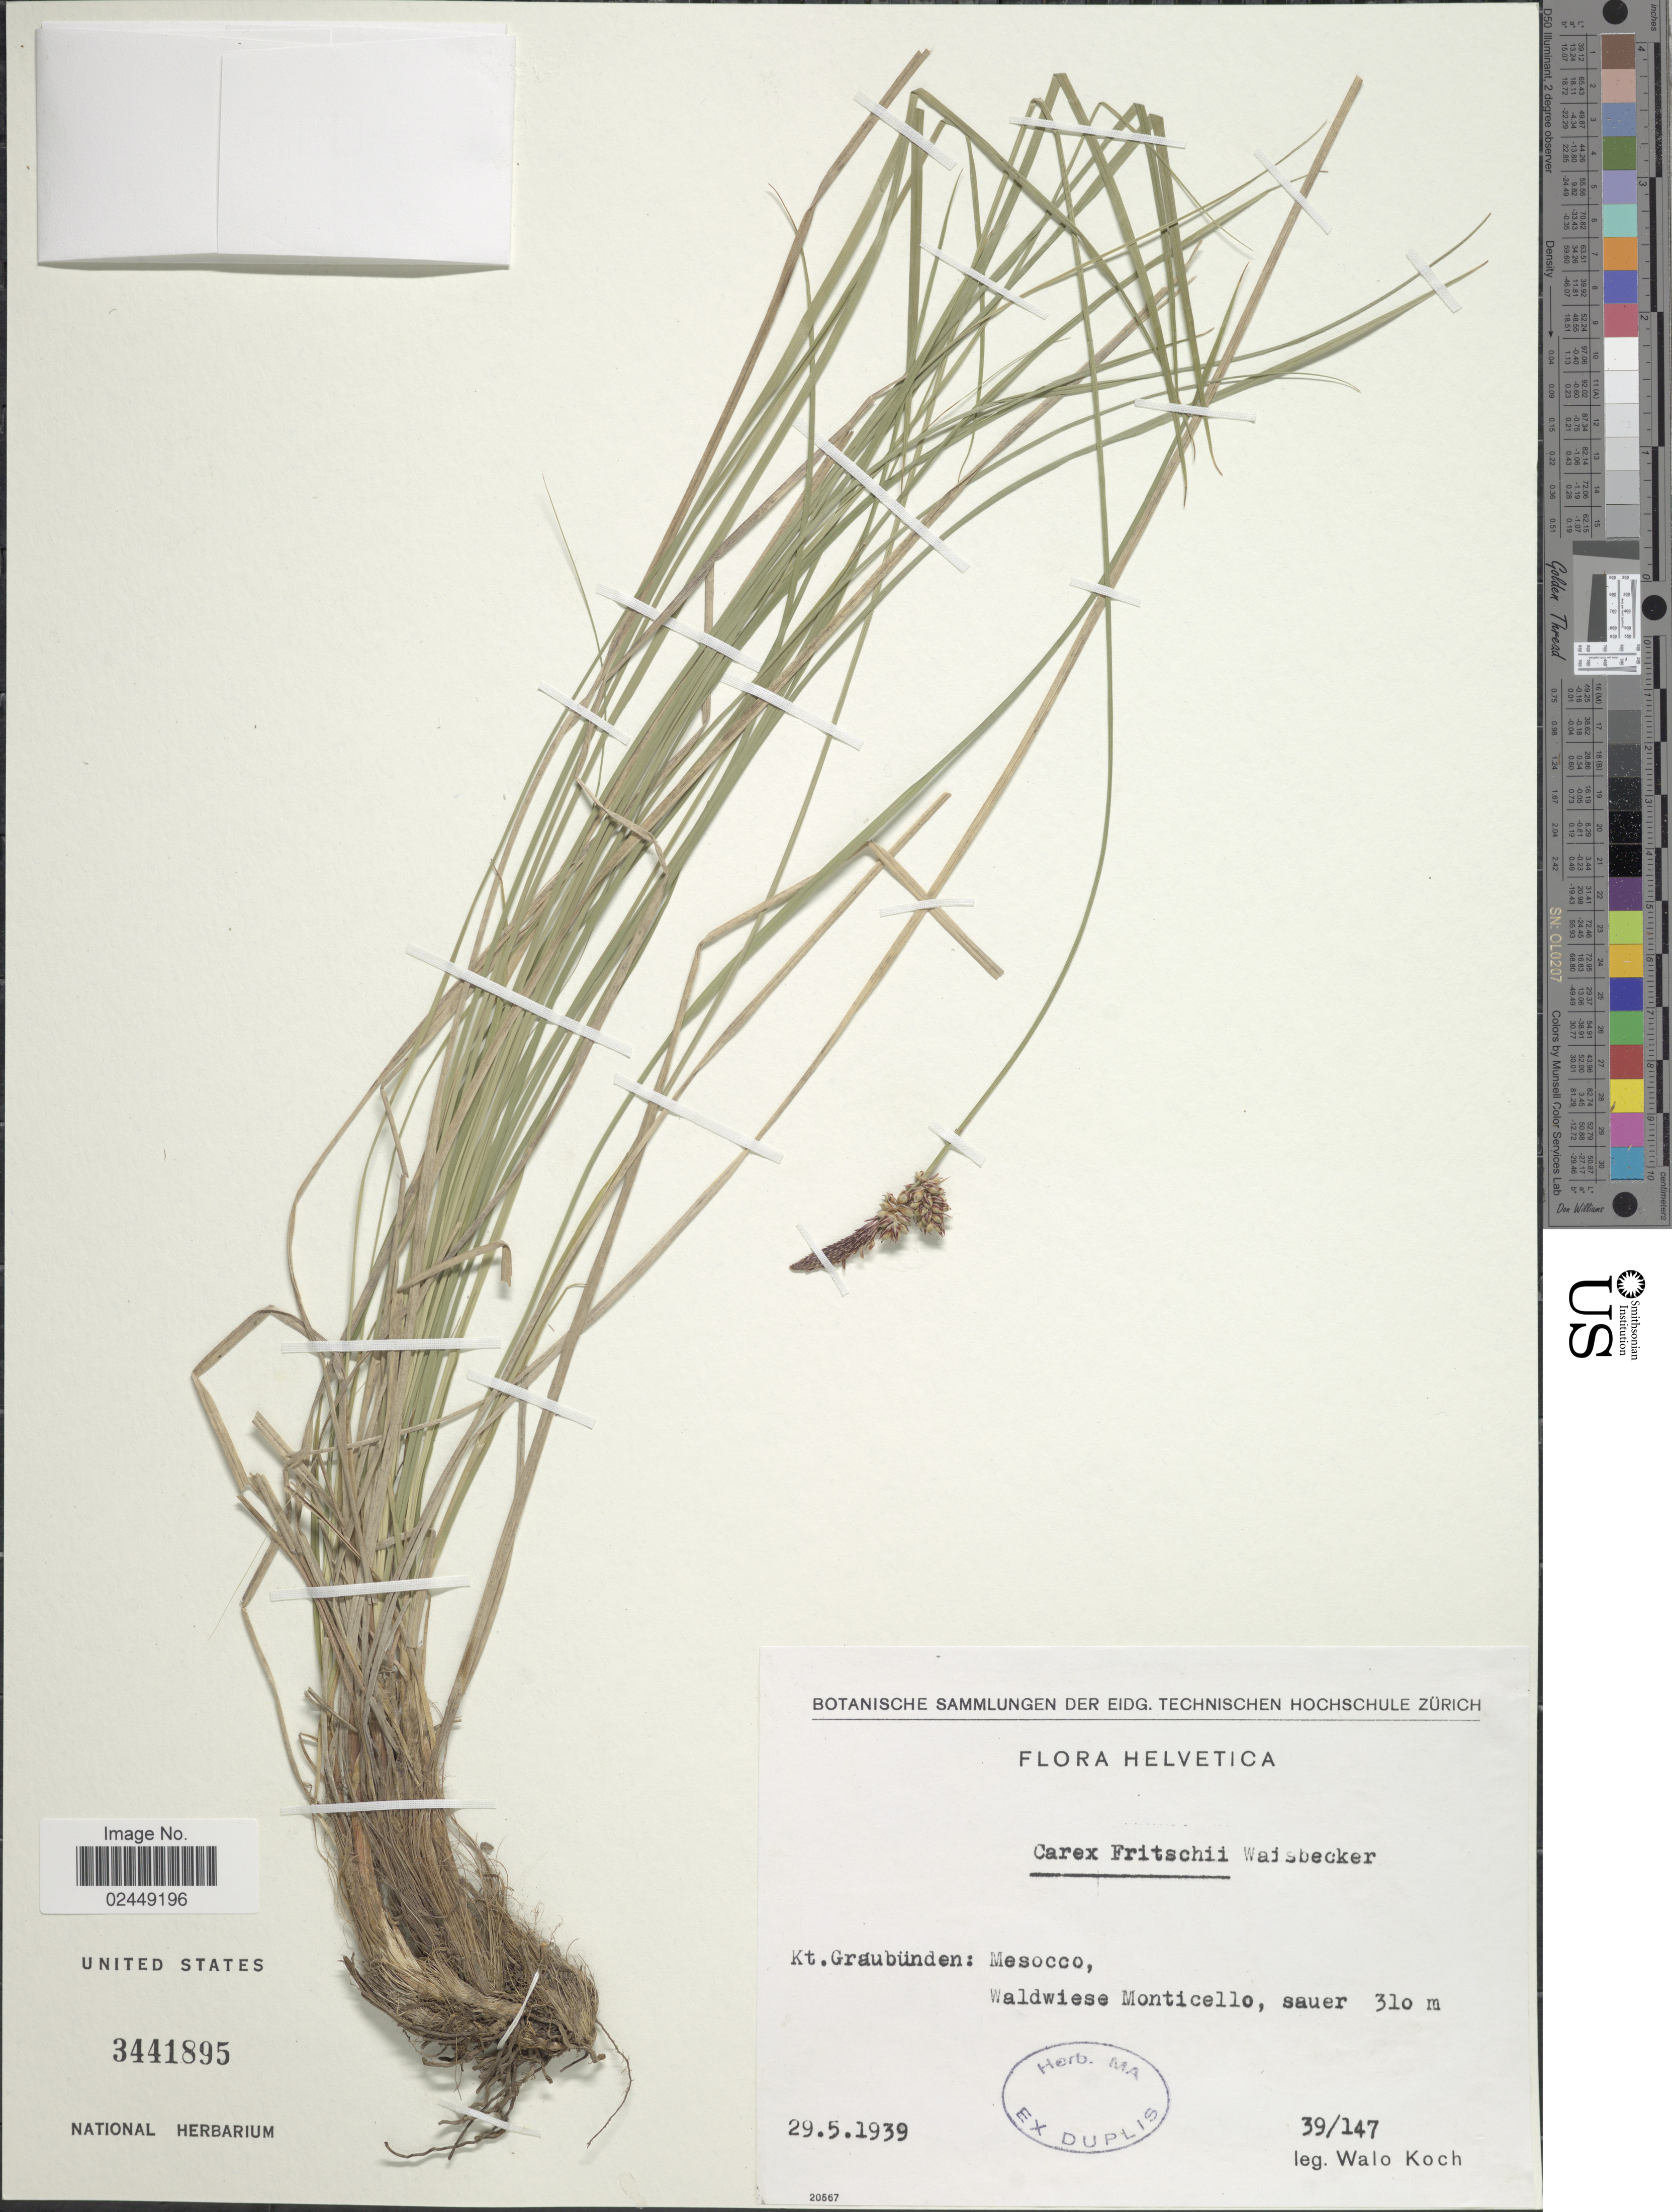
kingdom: Plantae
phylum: Tracheophyta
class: Liliopsida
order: Poales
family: Cyperaceae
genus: Carex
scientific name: Carex fritschii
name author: Waisb.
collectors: W. Koch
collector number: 39-147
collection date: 1939-05-29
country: Switzerland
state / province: Graubunden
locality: Helvetica, Kt Graubünden: Mesocco, Waldwiese Monticello, sauer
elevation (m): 310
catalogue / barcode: US 3441895